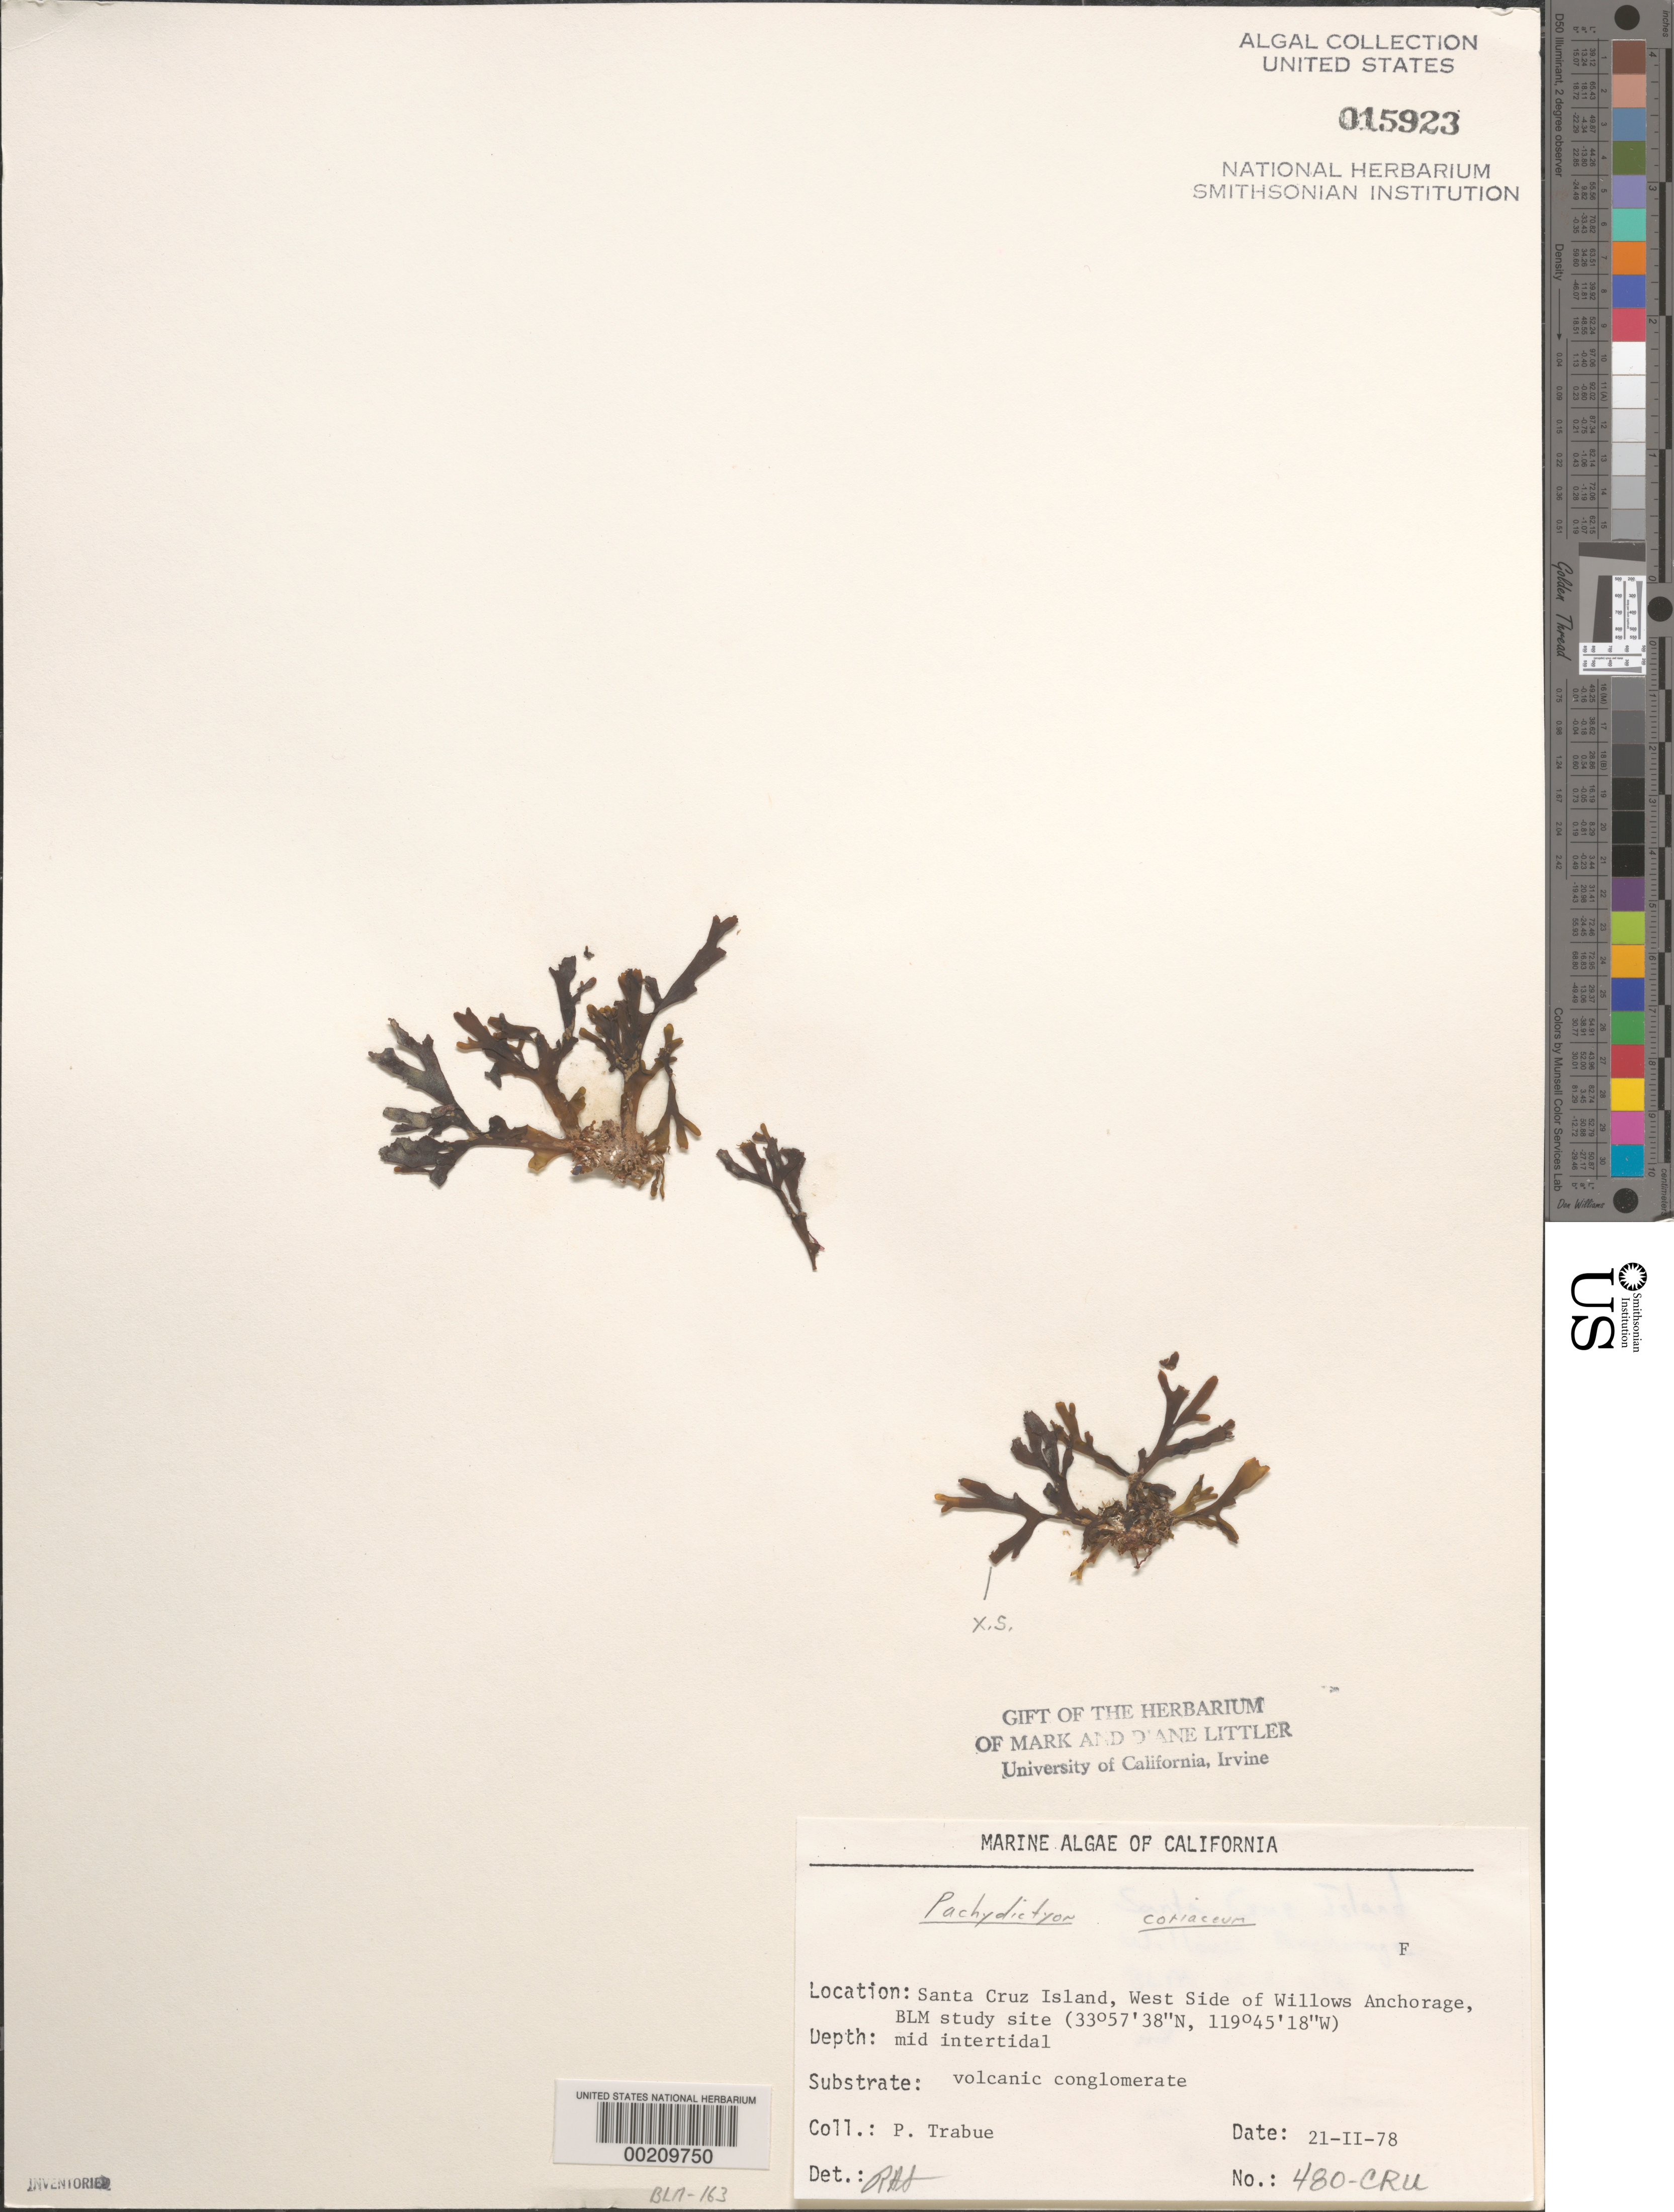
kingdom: Chromista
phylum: Ochrophyta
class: Phaeophyceae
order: Dictyotales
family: Dictyotaceae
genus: Pachydictyon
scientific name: Pachydictyon coriaceum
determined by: Sims, Robert H.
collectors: P. J. Trabue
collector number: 480-cru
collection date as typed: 21 Feb 1978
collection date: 1978-02-21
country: United States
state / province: California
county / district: Santa Barbara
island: Santa Cruz Island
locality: Willows Anchorage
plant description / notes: BLM-SOCALBIGHT Rocky Intertidal Survey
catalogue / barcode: US 15923